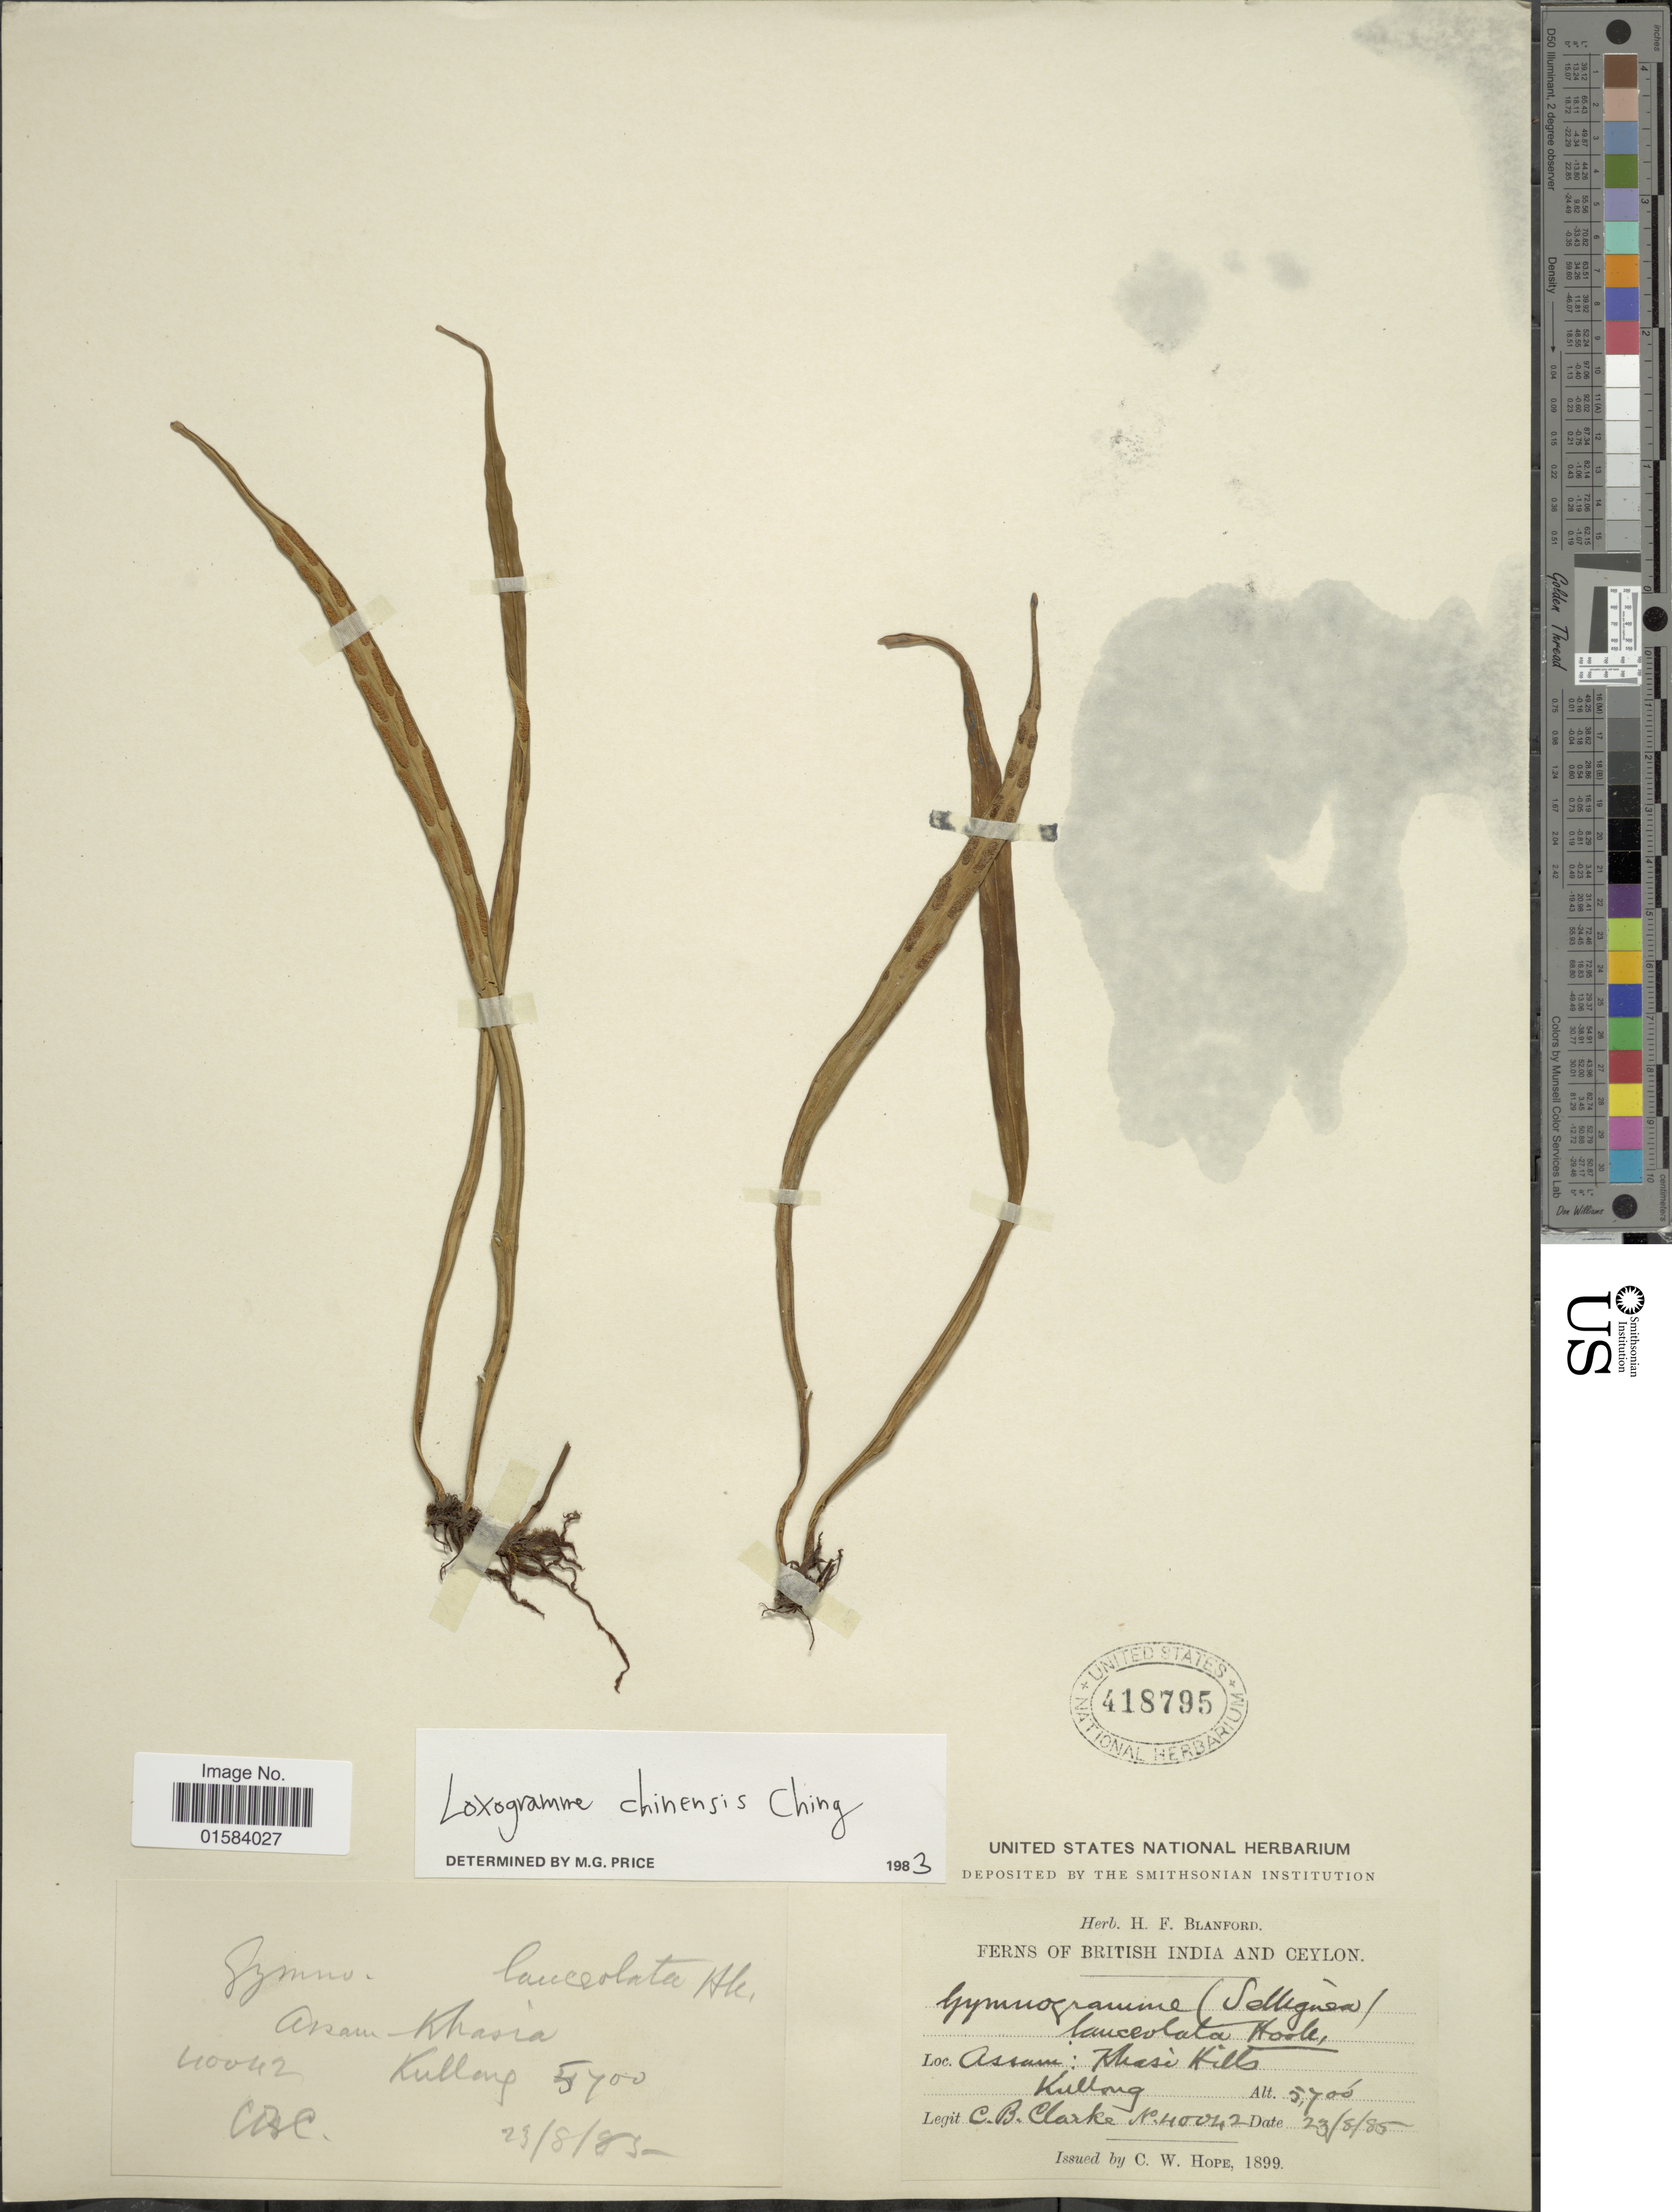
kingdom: Plantae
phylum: Tracheophyta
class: Polypodiopsida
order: Polypodiales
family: Polypodiaceae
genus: Loxogramme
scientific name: Loxogramme chinensis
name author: Ching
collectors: C. B. Clarke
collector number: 40042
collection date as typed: Transcribed d/m/y: 23/8/85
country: India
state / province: Meghalaya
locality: British India and Ceylon, Assam: Khasi Hills, Kullong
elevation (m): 1737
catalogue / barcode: US 418795